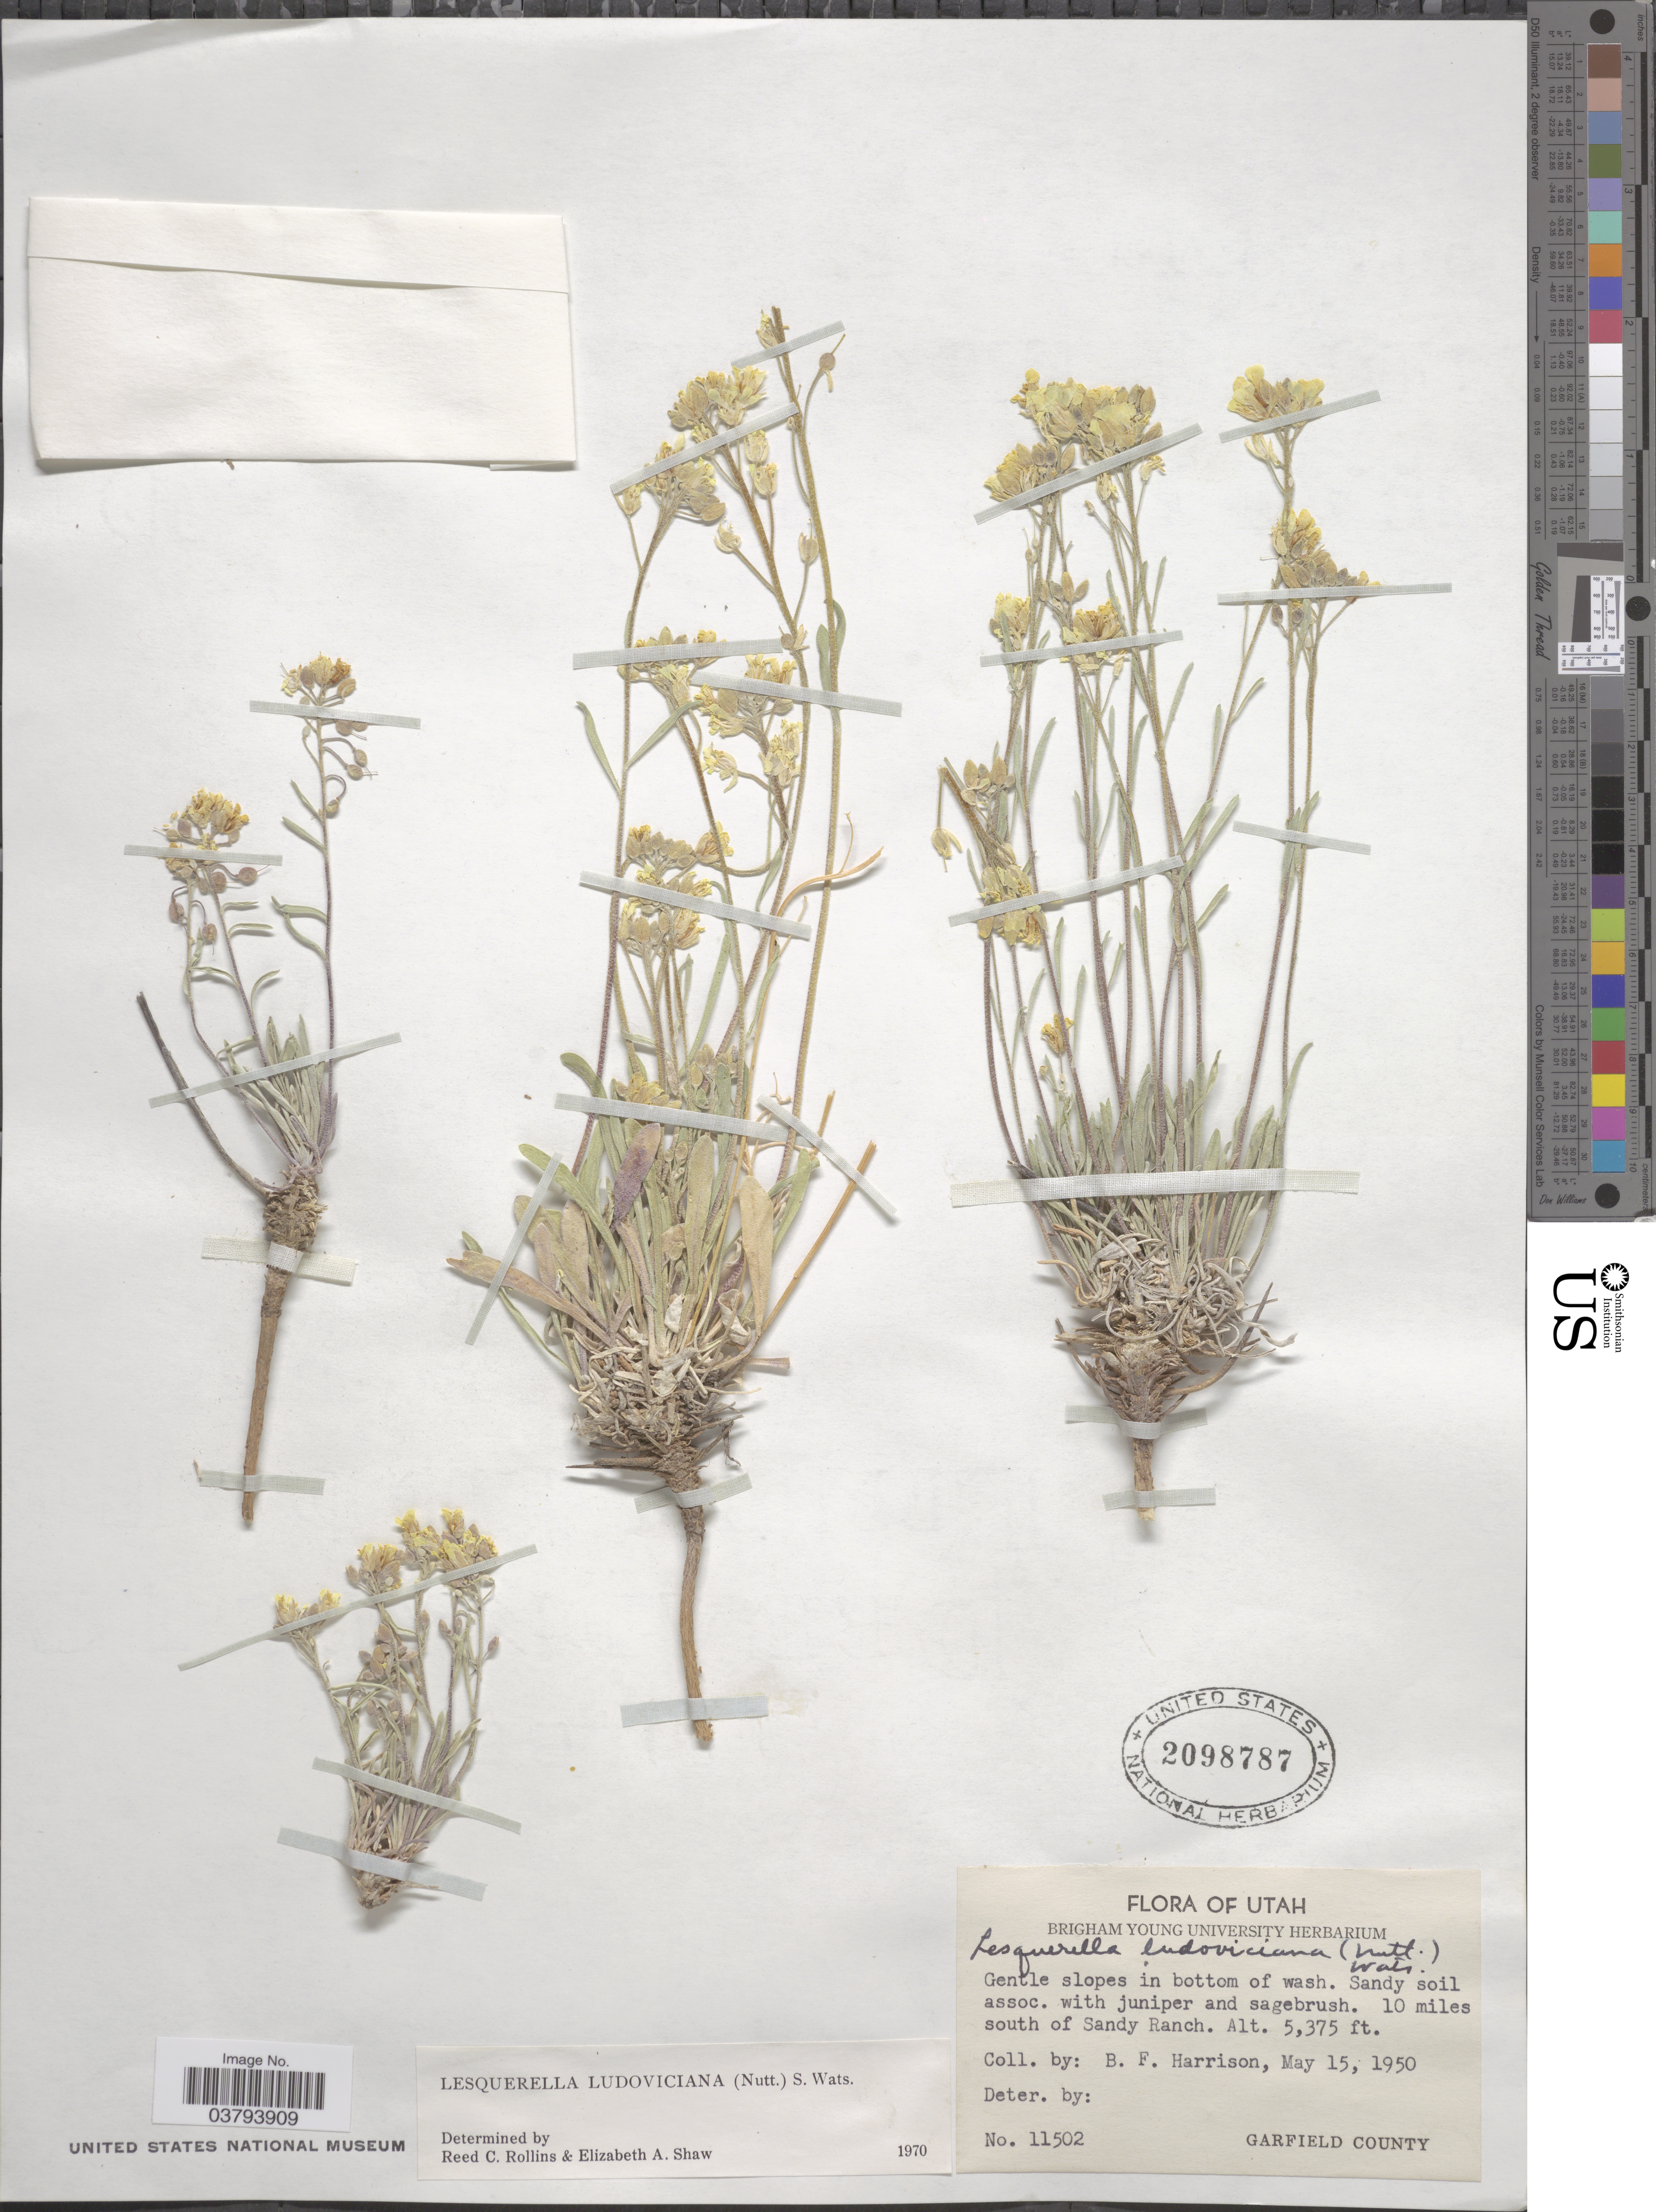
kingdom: Plantae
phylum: Tracheophyta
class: Magnoliopsida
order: Brassicales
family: Brassicaceae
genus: Lesquerella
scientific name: Lesquerella ludoviciana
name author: (Nutt.) S. Watson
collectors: B. F. Harrison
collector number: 11502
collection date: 1950-05-15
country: United States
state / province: Utah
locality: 10 miles south of Sandy Ranch. Garfield County.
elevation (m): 1638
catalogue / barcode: US 2098787